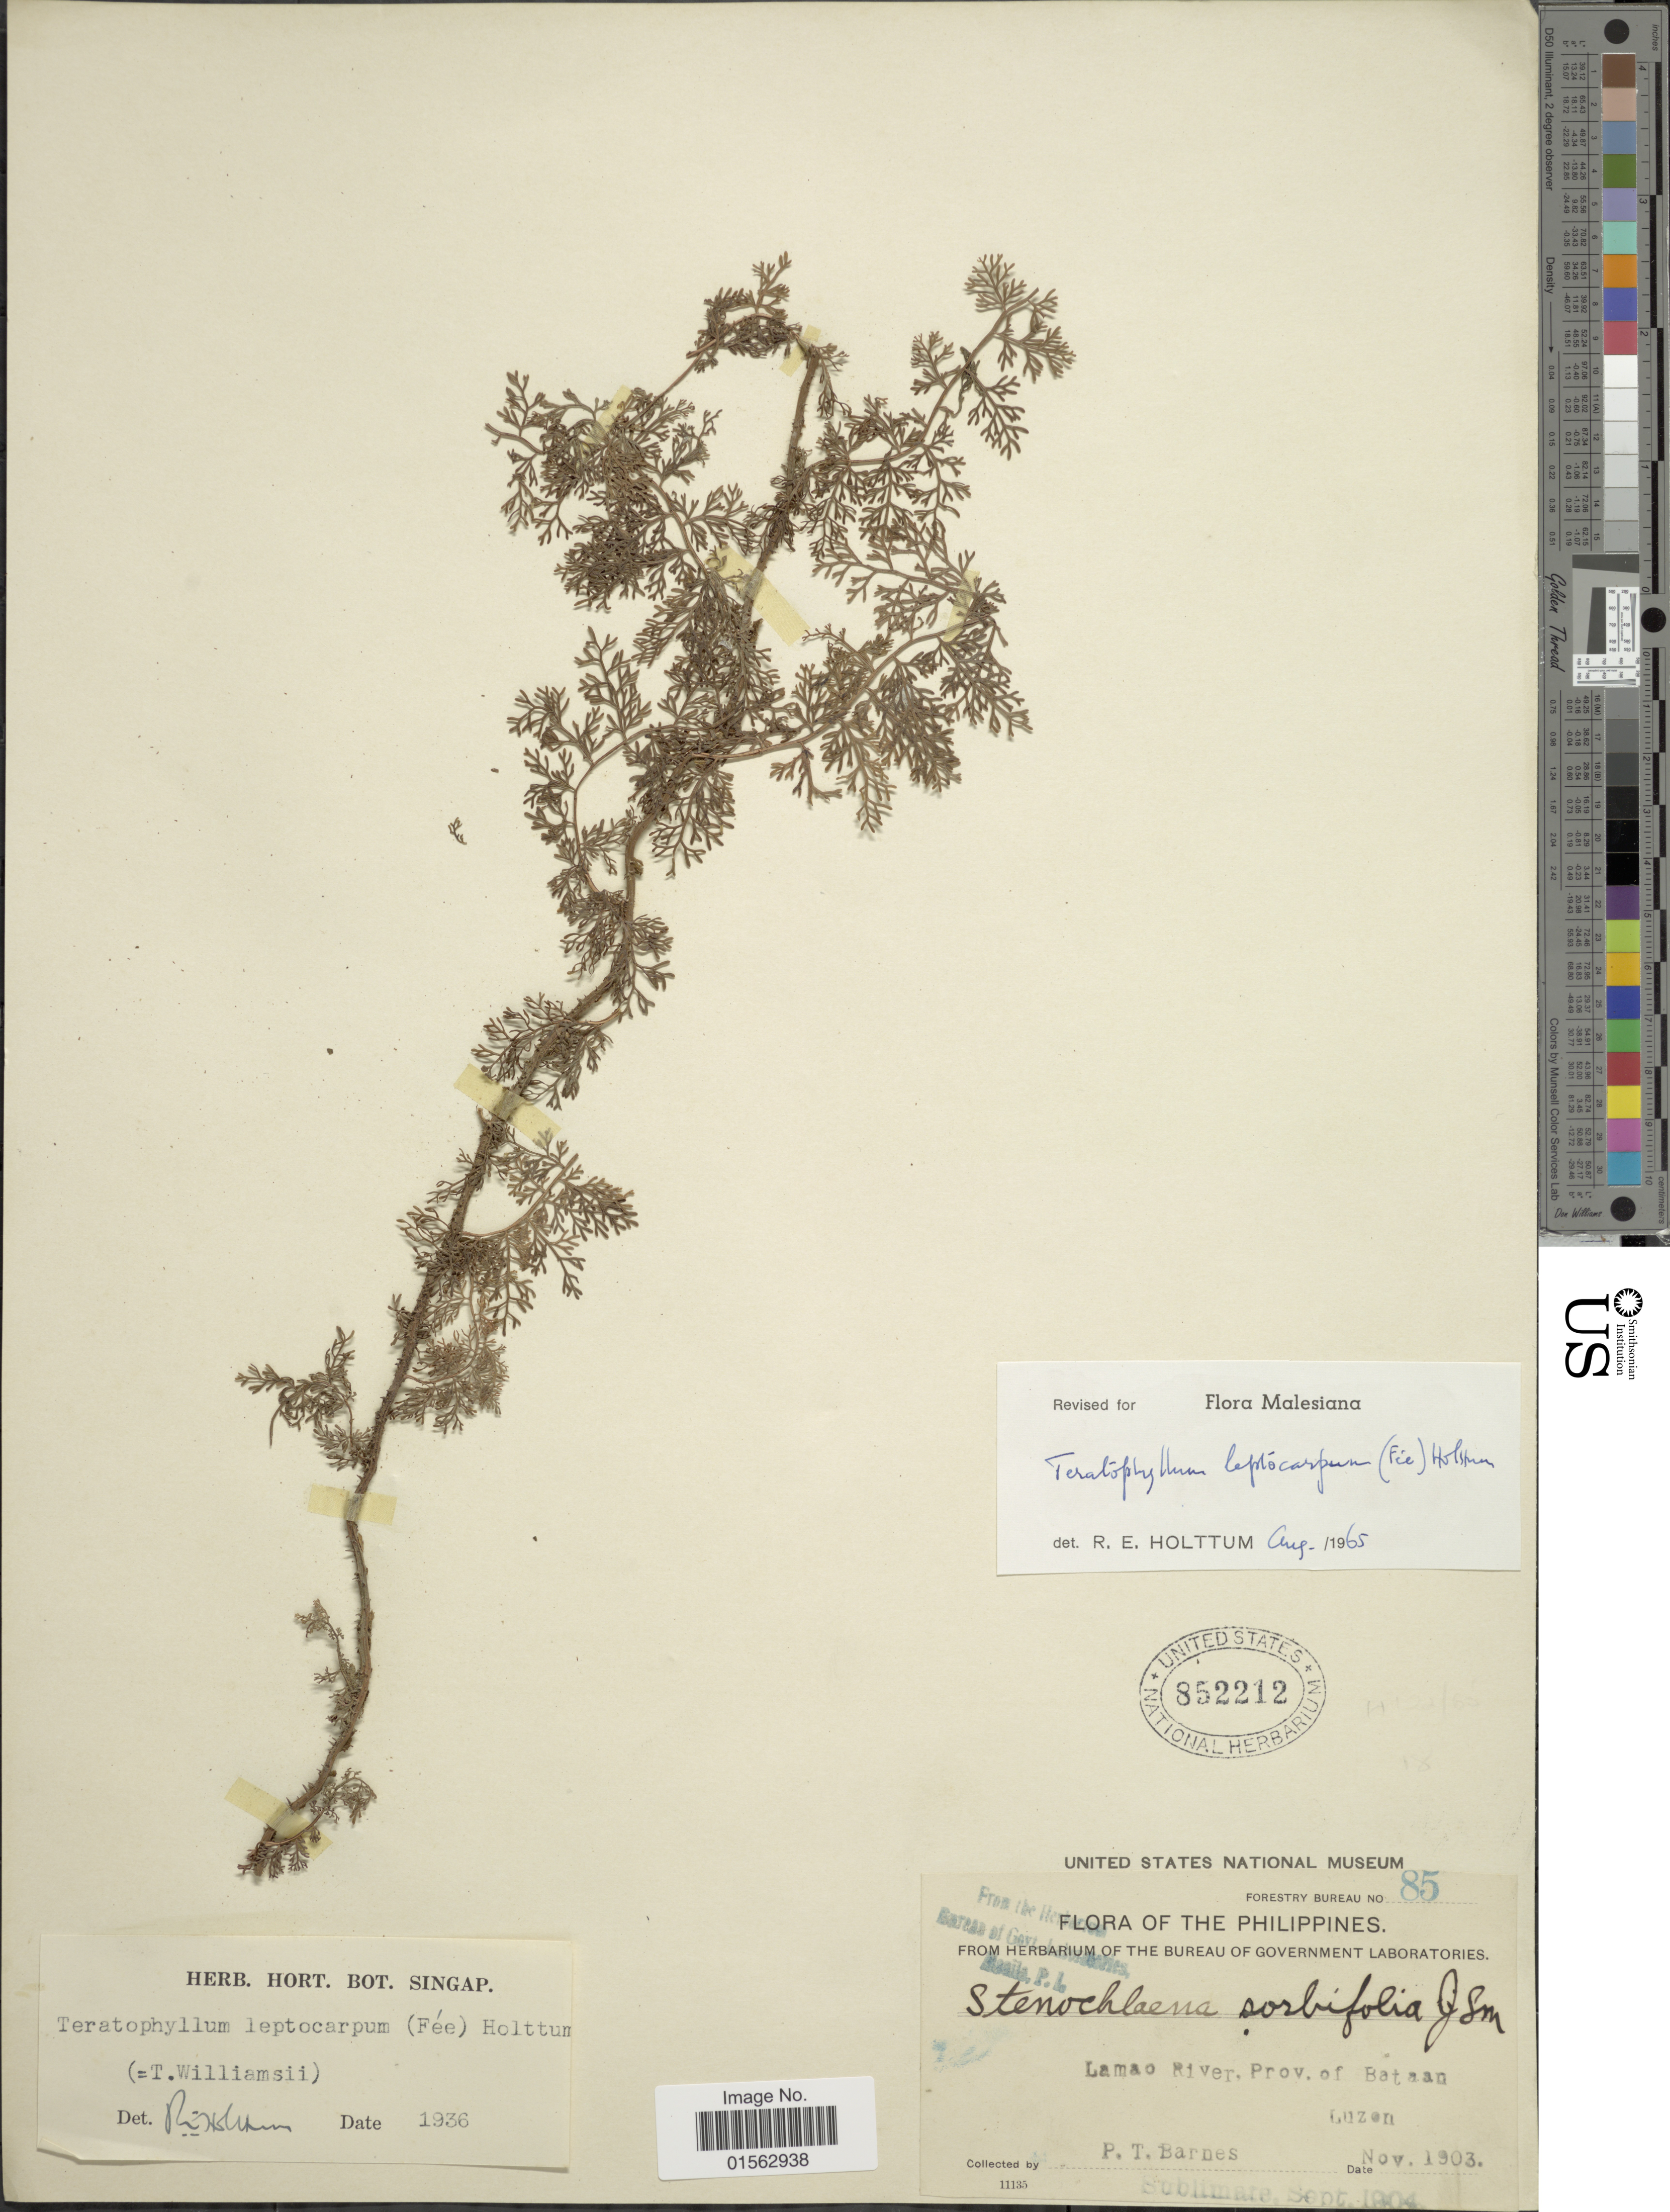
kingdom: Plantae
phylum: Tracheophyta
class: Polypodiopsida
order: Polypodiales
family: Dryopteridaceae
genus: Teratophyllum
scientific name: Teratophyllum leptocarpum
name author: (Fée) Holttum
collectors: P. Barnes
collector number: Forestry Bureau 85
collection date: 1903-11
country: Philippines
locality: Philippines, Lamao River, Prov. of Bataan, Luzon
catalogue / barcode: US 852212